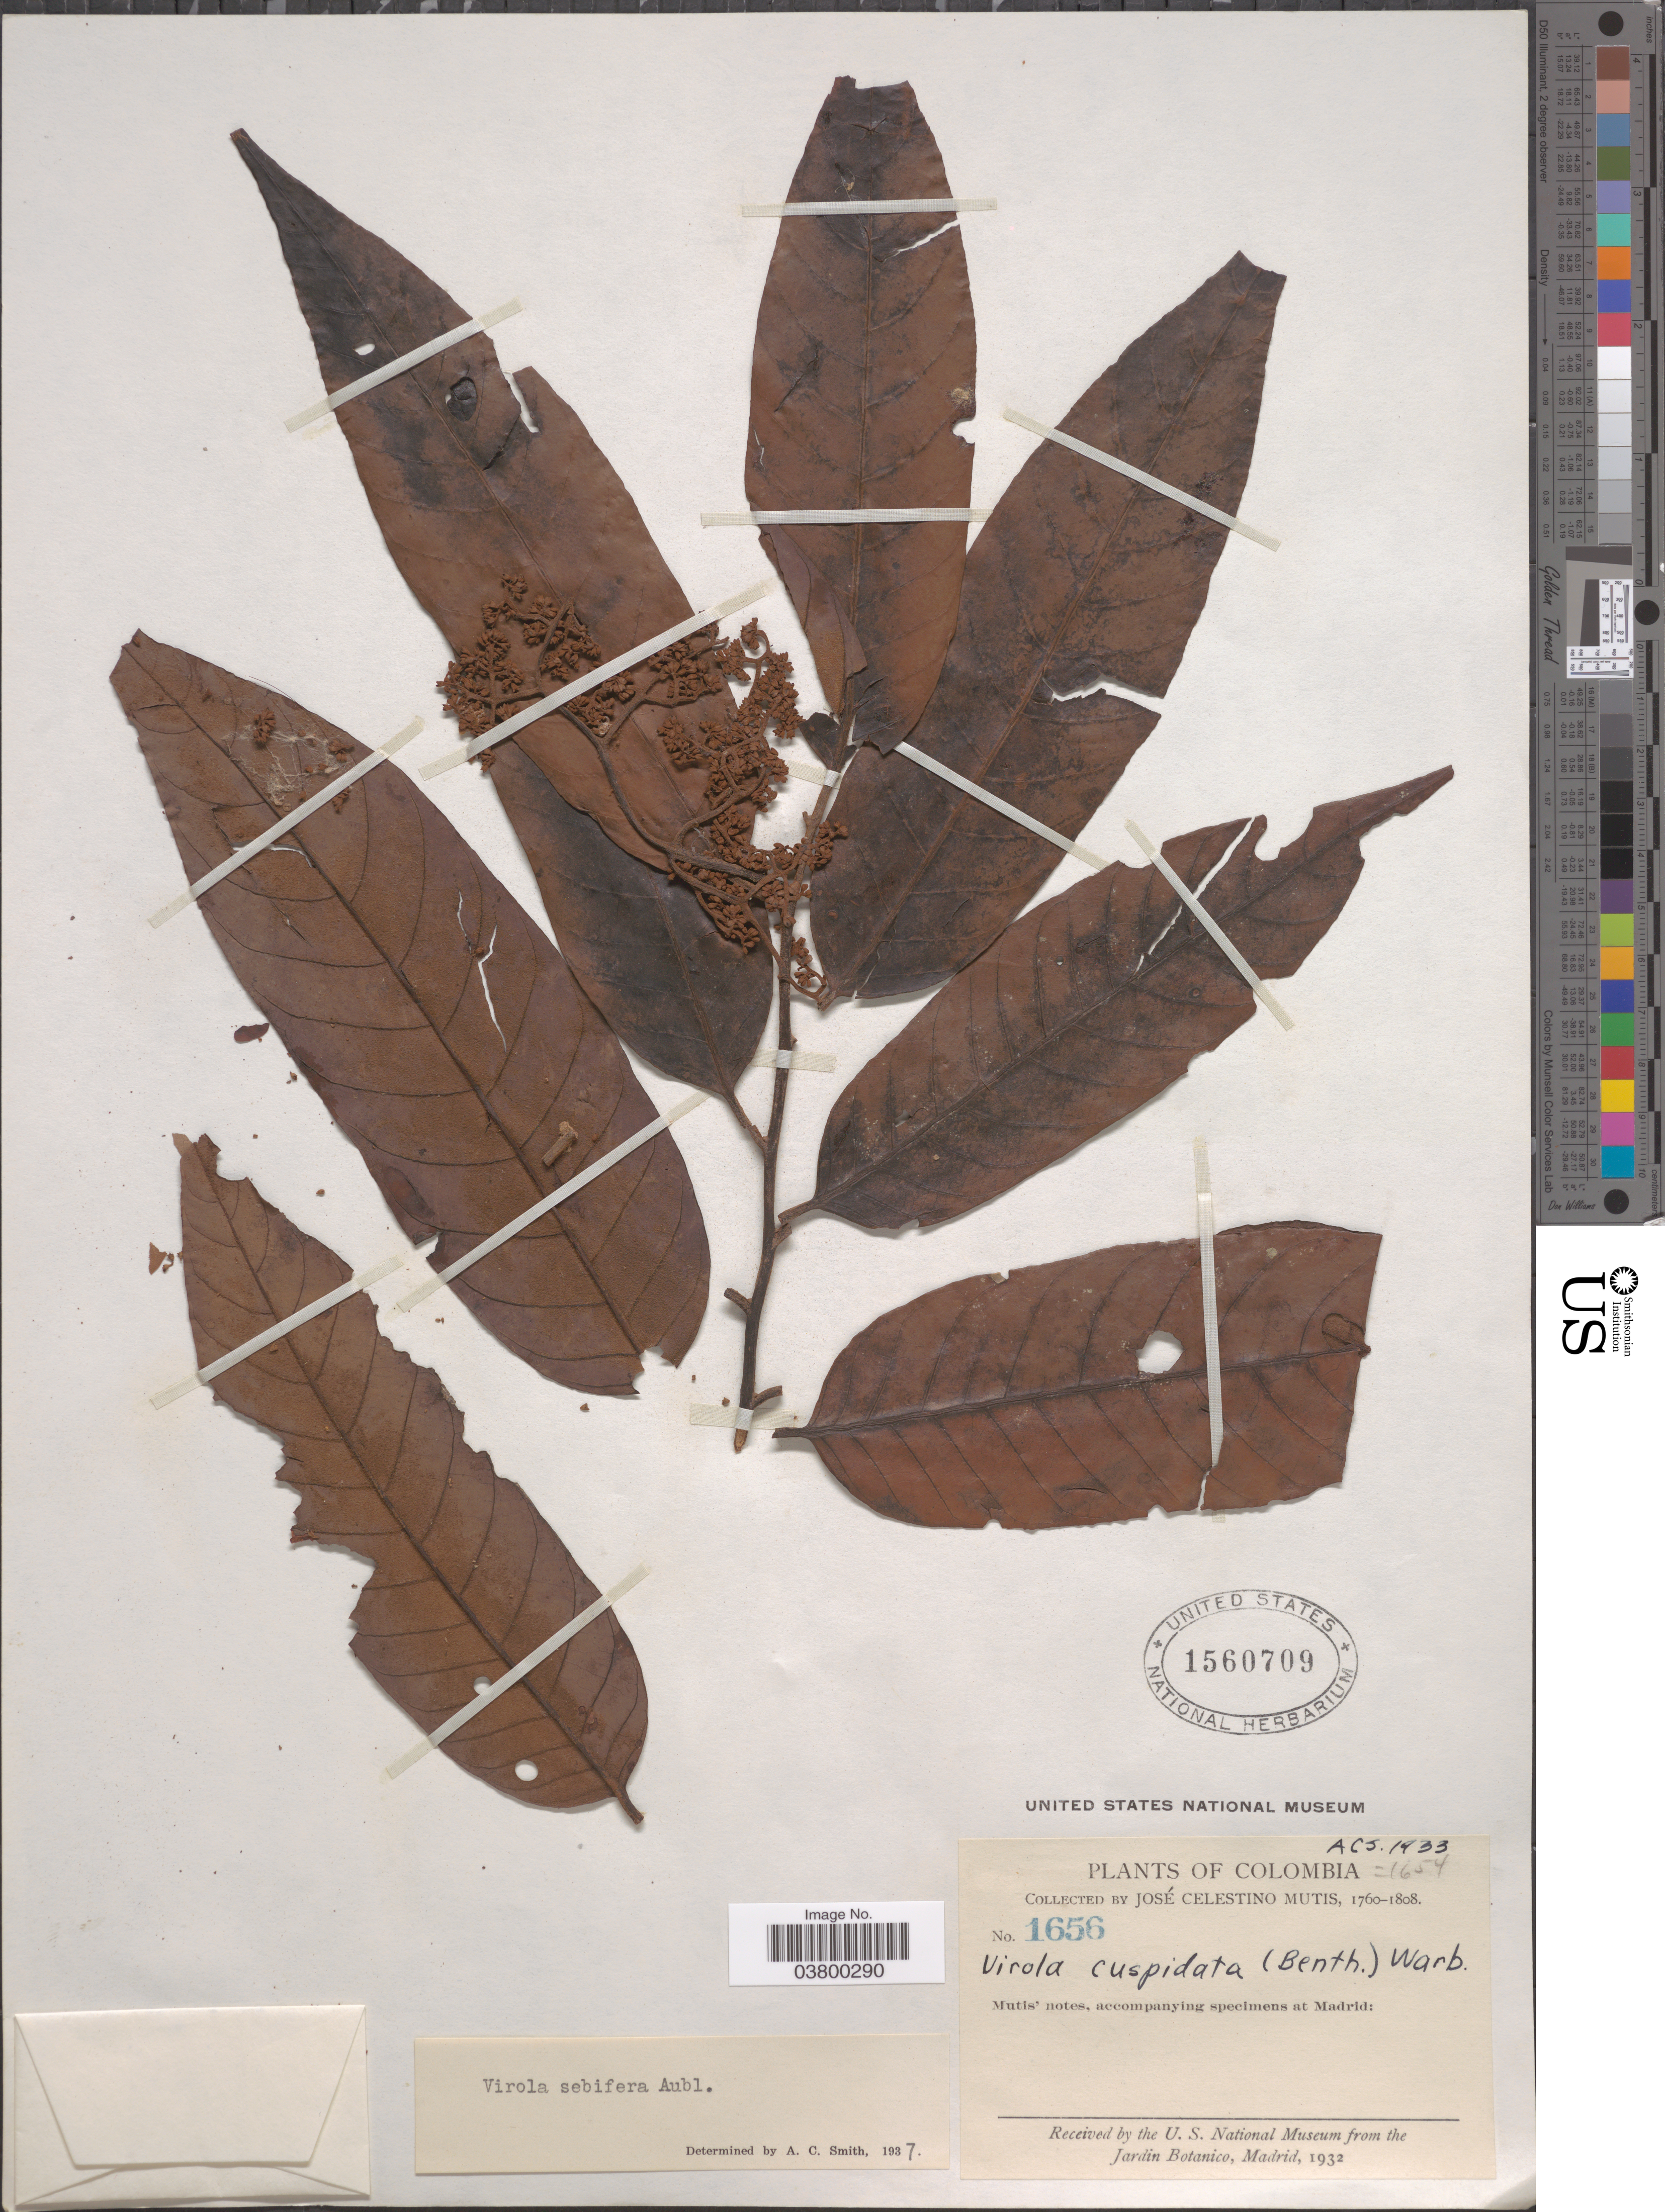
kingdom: Plantae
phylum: Tracheophyta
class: Magnoliopsida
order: Magnoliales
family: Myristicaceae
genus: Virola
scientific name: Virola elongata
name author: (Benth.) Warb.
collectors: J. C. B. Mutis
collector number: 1656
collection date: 1760/1808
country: Colombia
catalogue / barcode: US 1560709